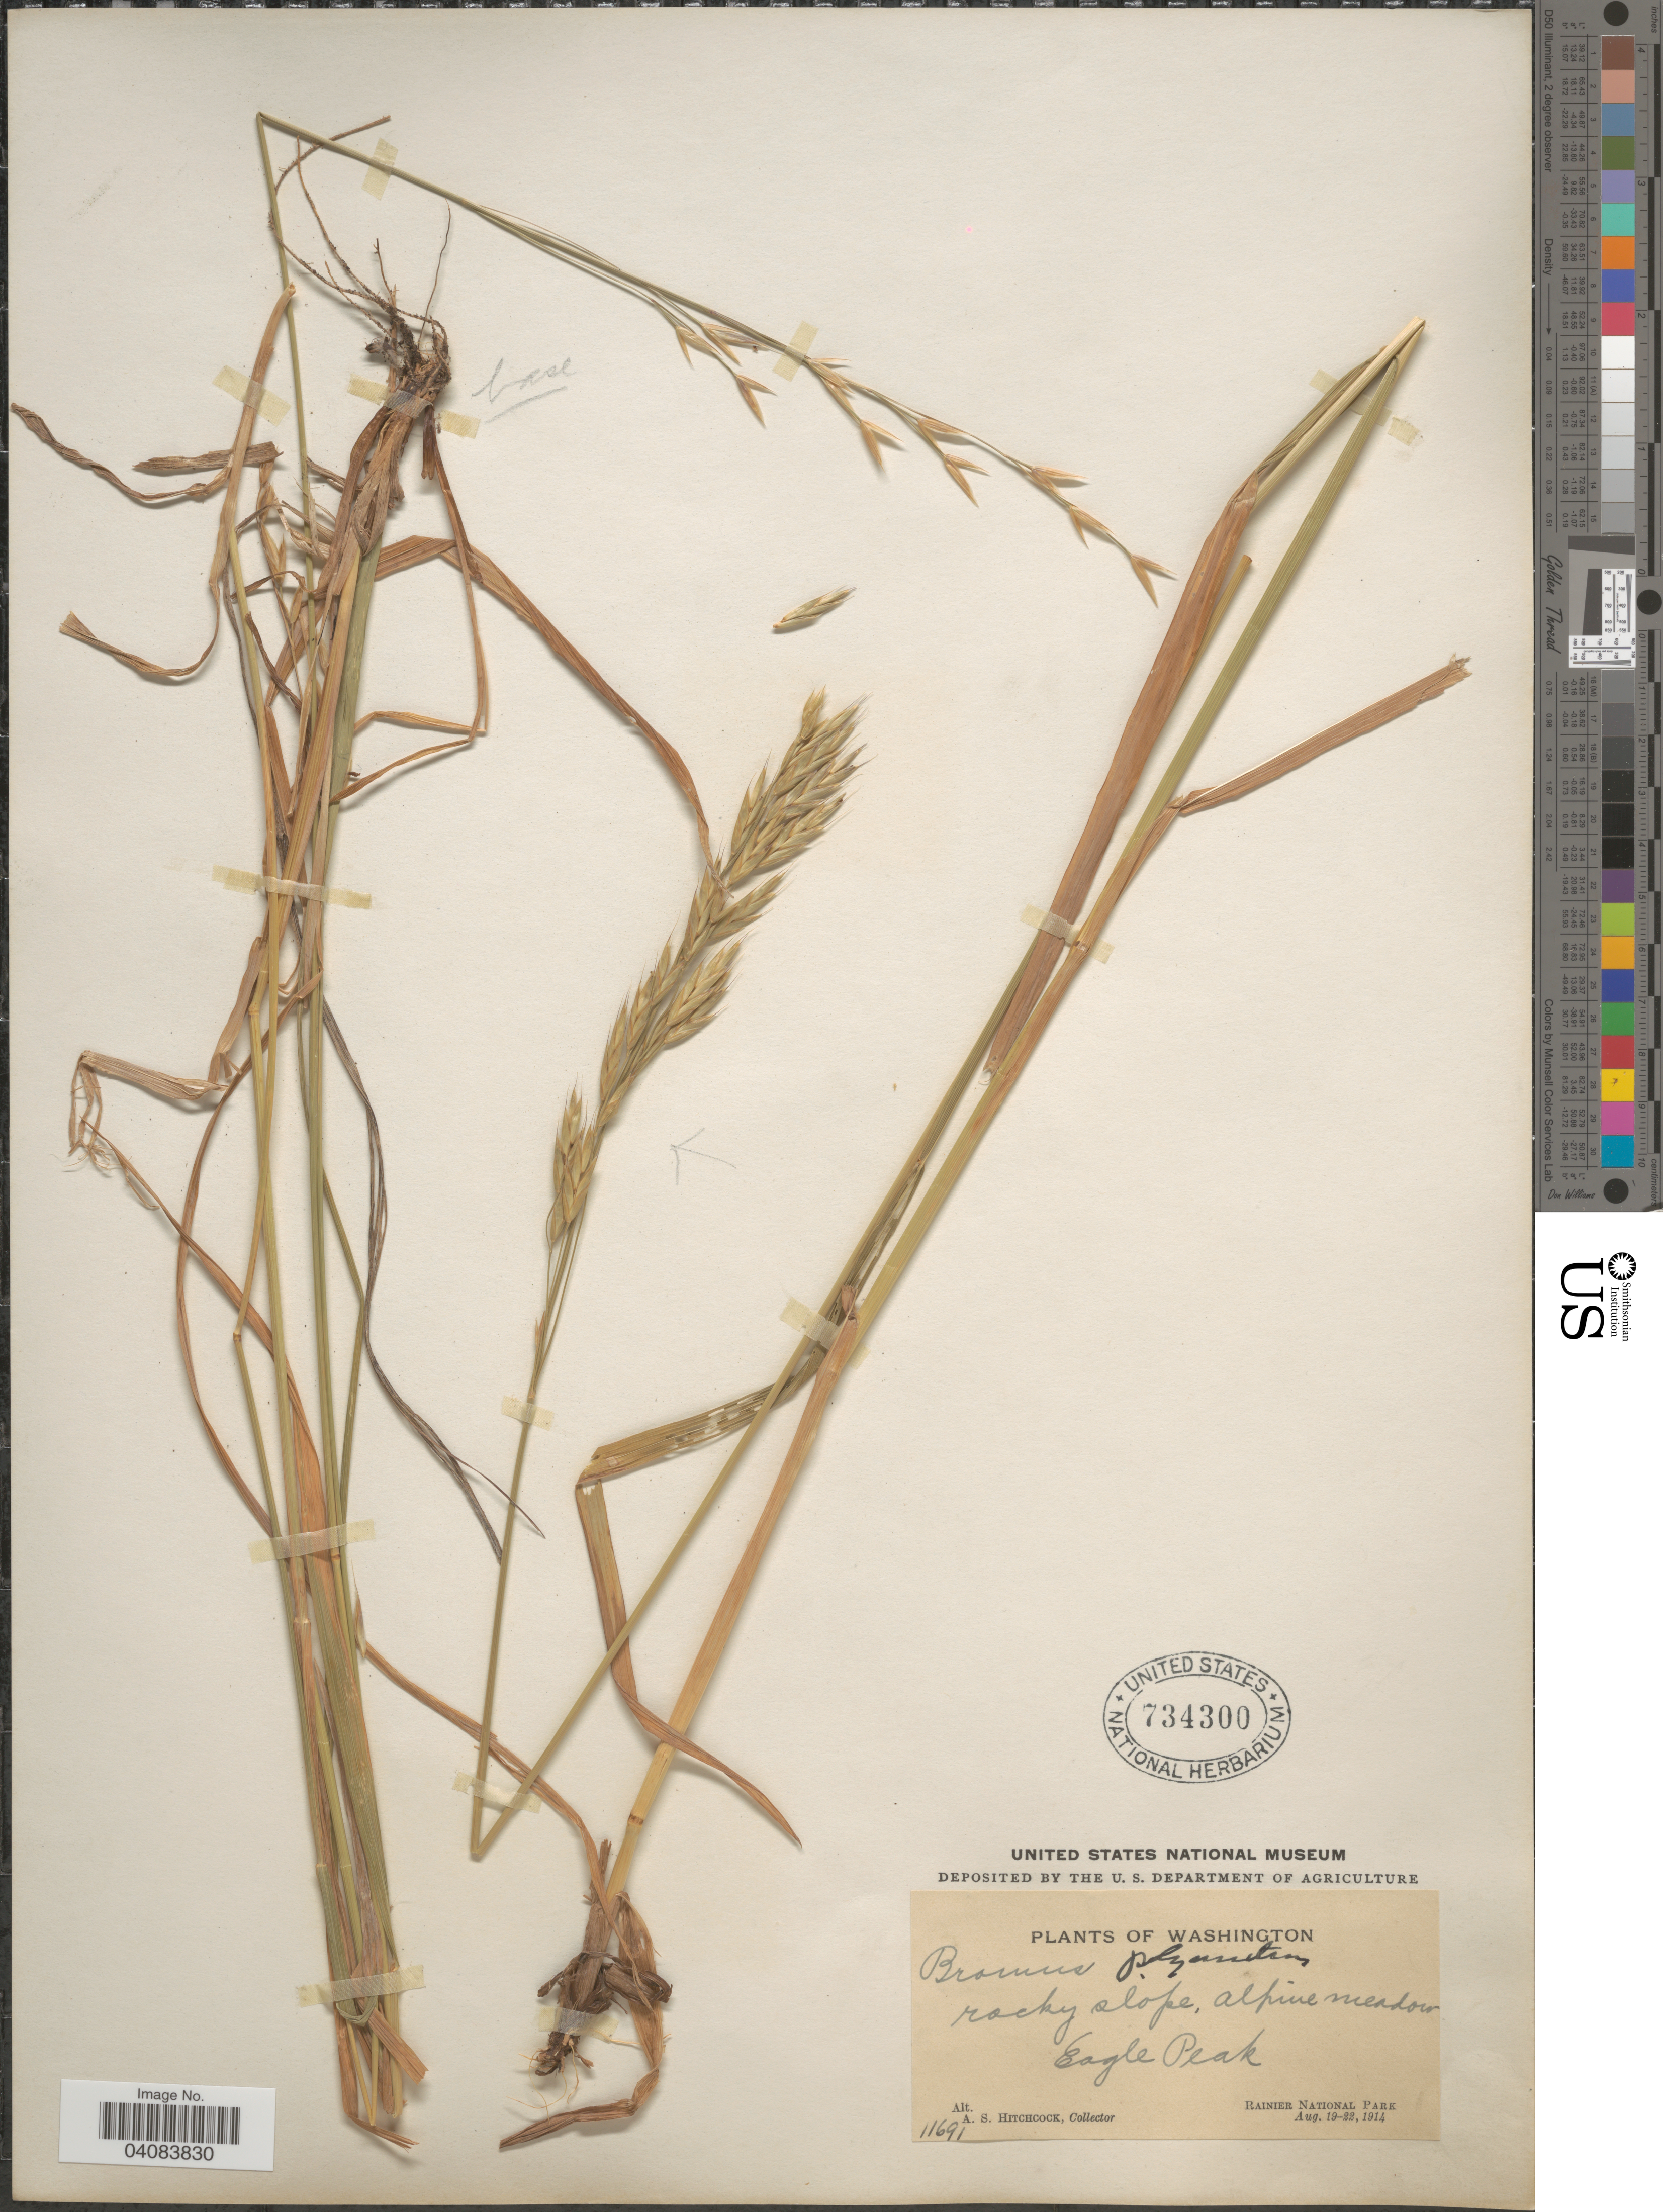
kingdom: Plantae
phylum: Tracheophyta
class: Liliopsida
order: Poales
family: Poaceae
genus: Bromus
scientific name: Bromus polyanthus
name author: Scribn. ex Shear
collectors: A. S. Hitchcock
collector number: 11691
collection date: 1914-08-19/1914-08-22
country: United States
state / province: Washington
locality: Rocky slope, alpine meadow. Eagle Peak. Rainier National Park.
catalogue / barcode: US 734300